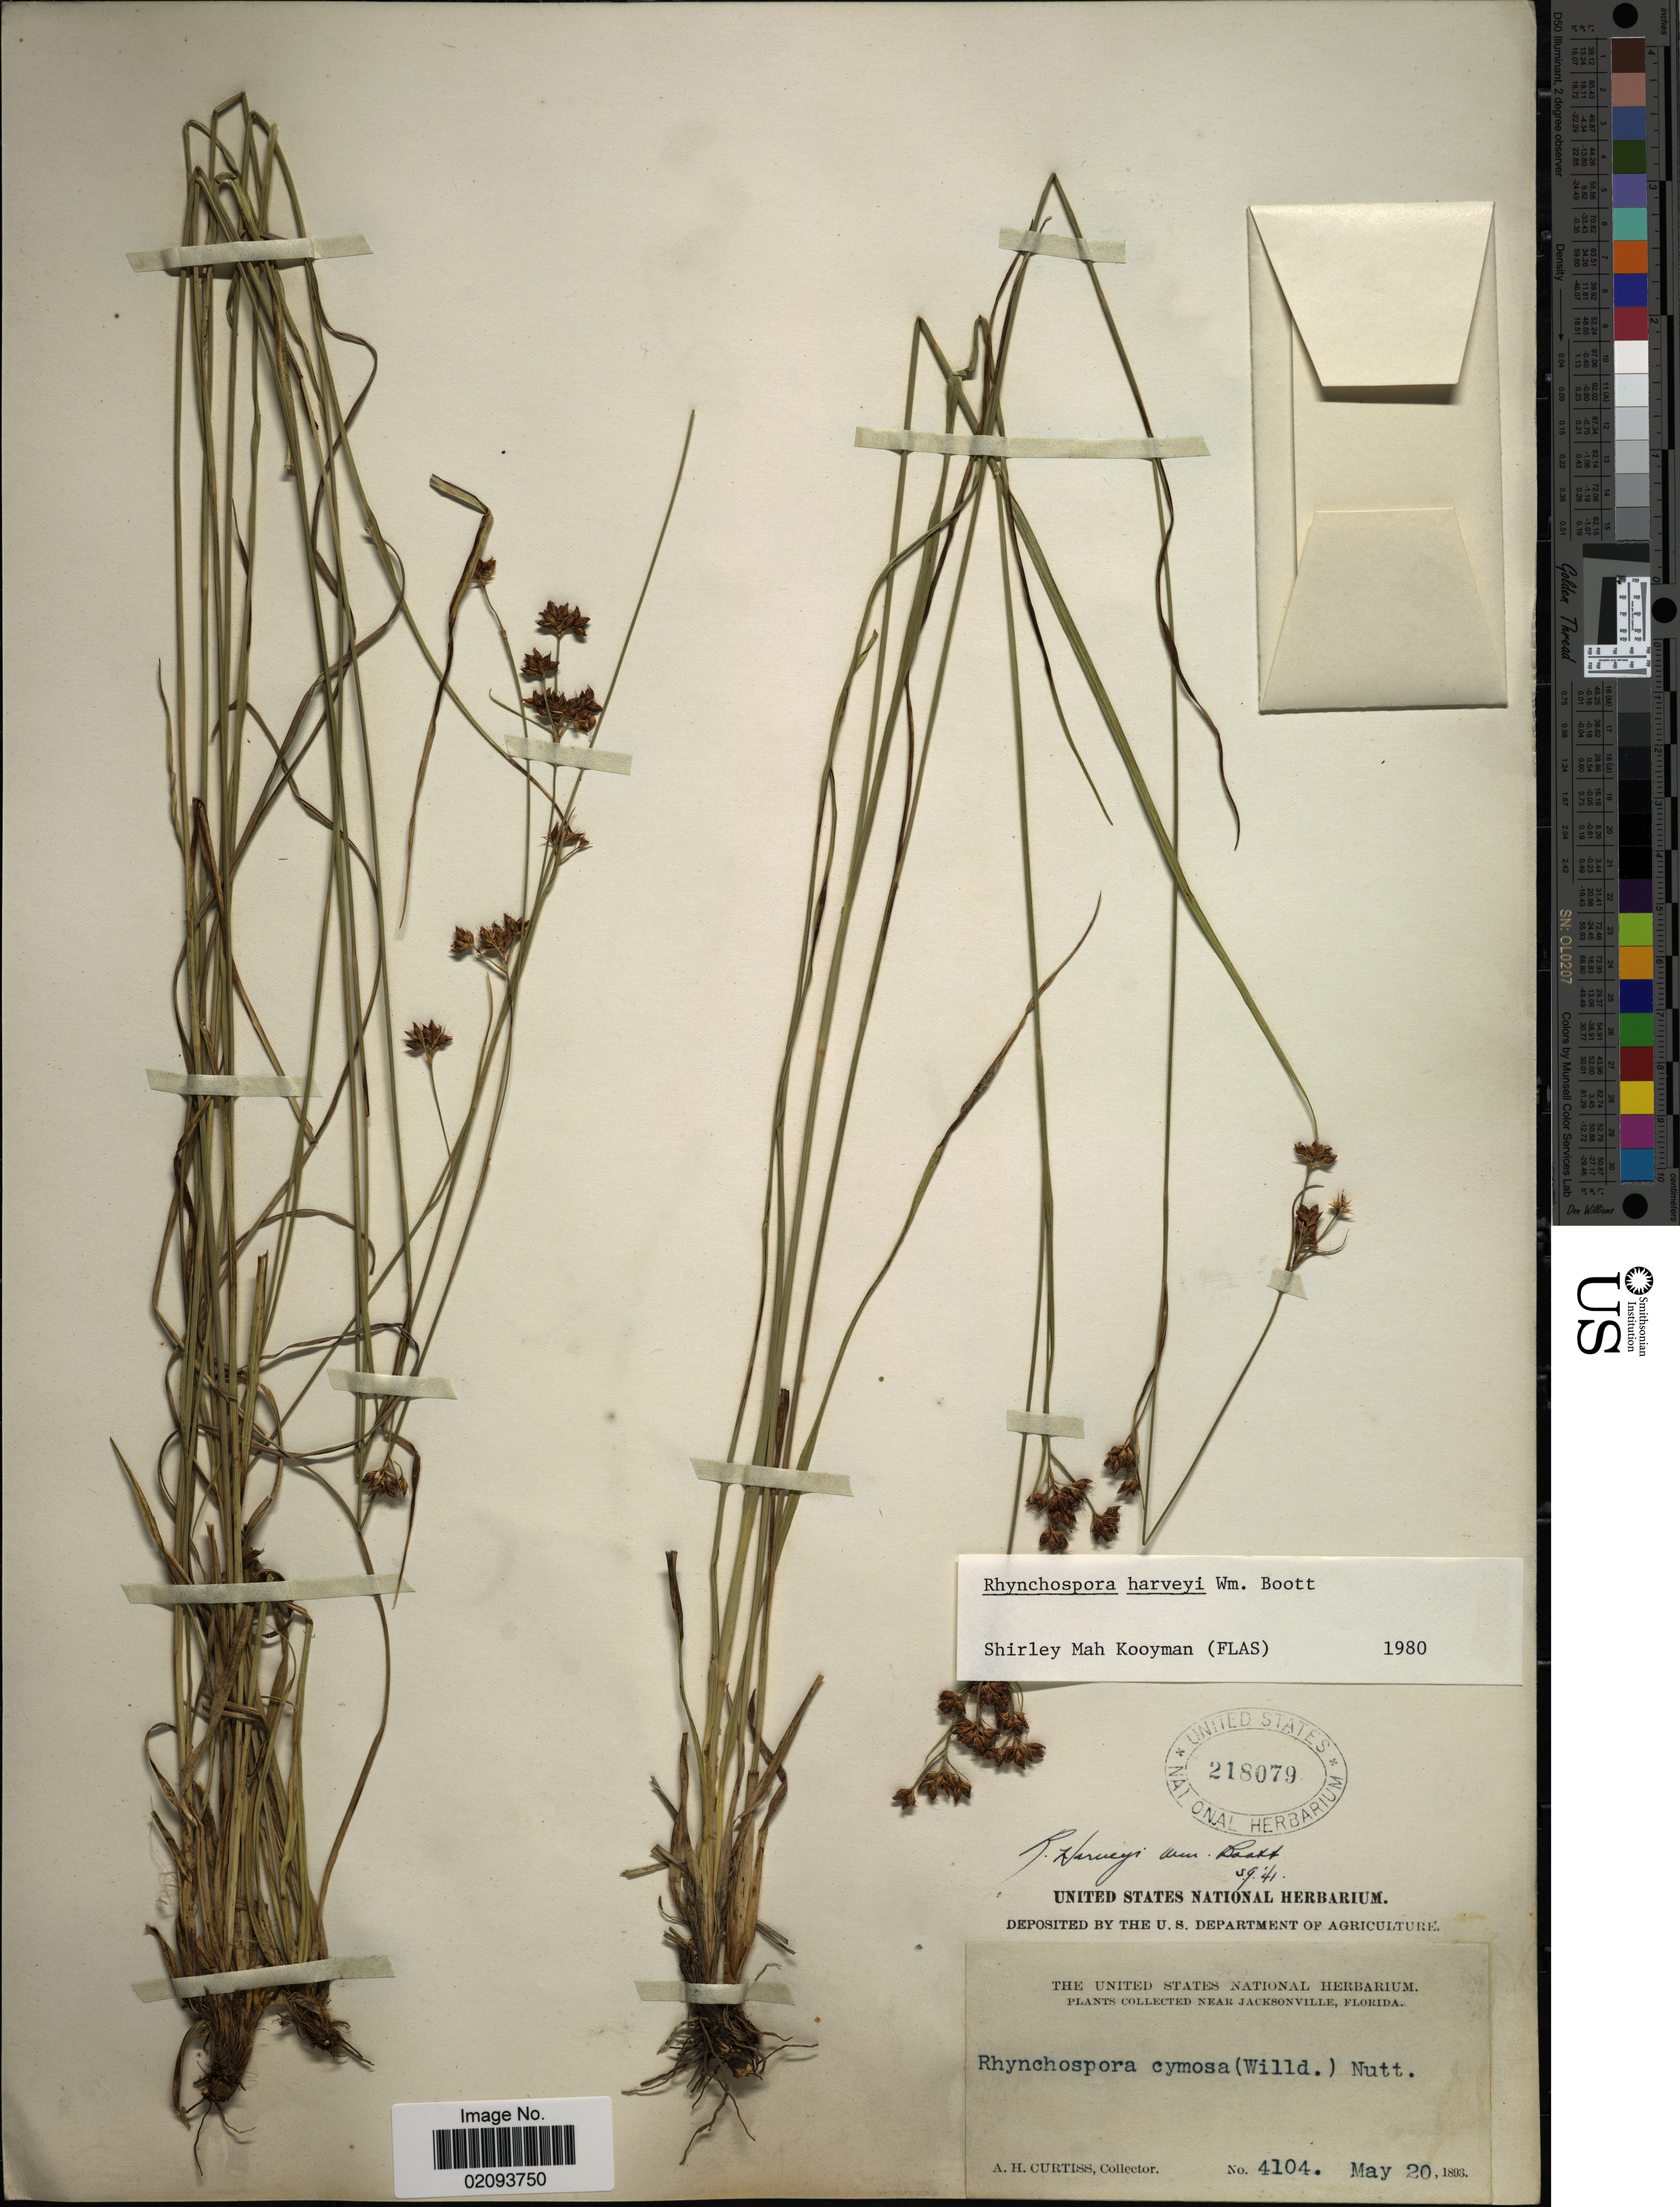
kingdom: Plantae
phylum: Tracheophyta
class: Liliopsida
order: Poales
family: Cyperaceae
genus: Rhynchospora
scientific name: Rhynchospora harveyi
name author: W. Boott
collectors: A. H. Curtiss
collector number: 4104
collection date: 1893-05-20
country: United States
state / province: Florida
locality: Near Jacksonville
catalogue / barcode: US 218079